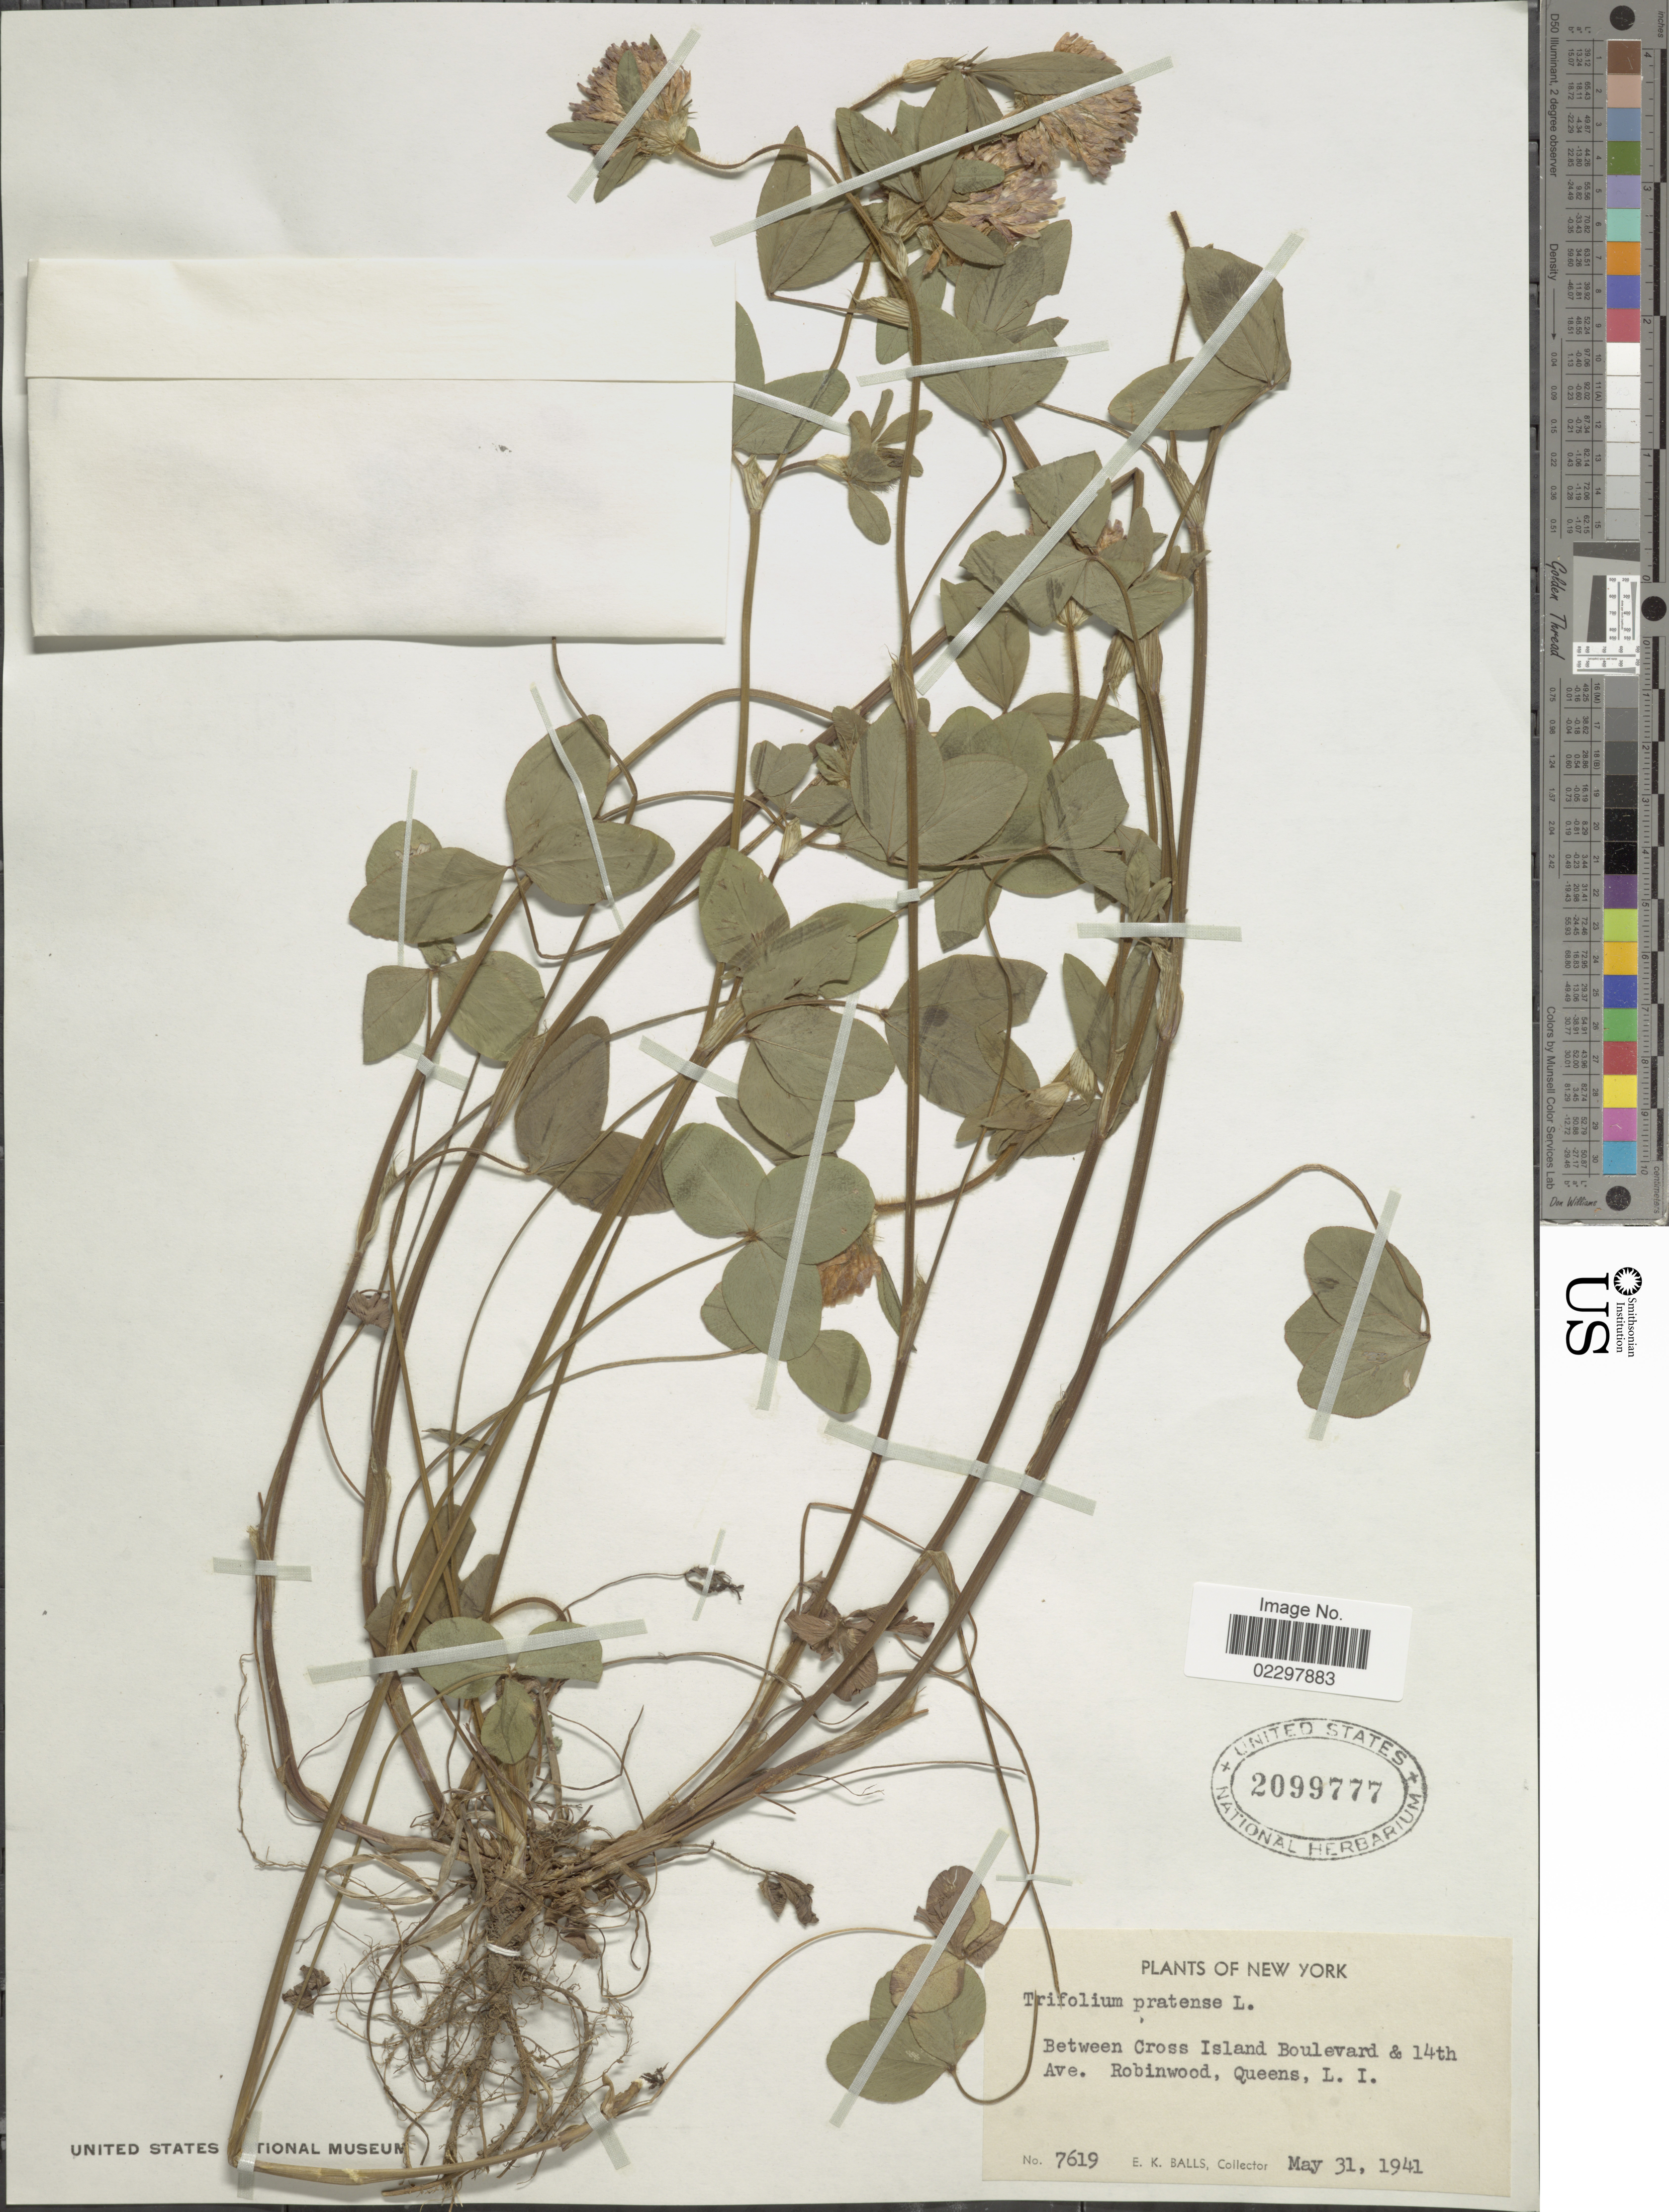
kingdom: Plantae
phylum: Tracheophyta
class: Magnoliopsida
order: Fabales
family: Fabaceae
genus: Trifolium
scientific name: Trifolium pratense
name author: L.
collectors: E. K. Balls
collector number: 7619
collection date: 1941-05-31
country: United States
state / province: New York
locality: Between Cross Island Boulevard & 14th Ave, Robinwood, Queens, L. I.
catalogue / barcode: US 2099777